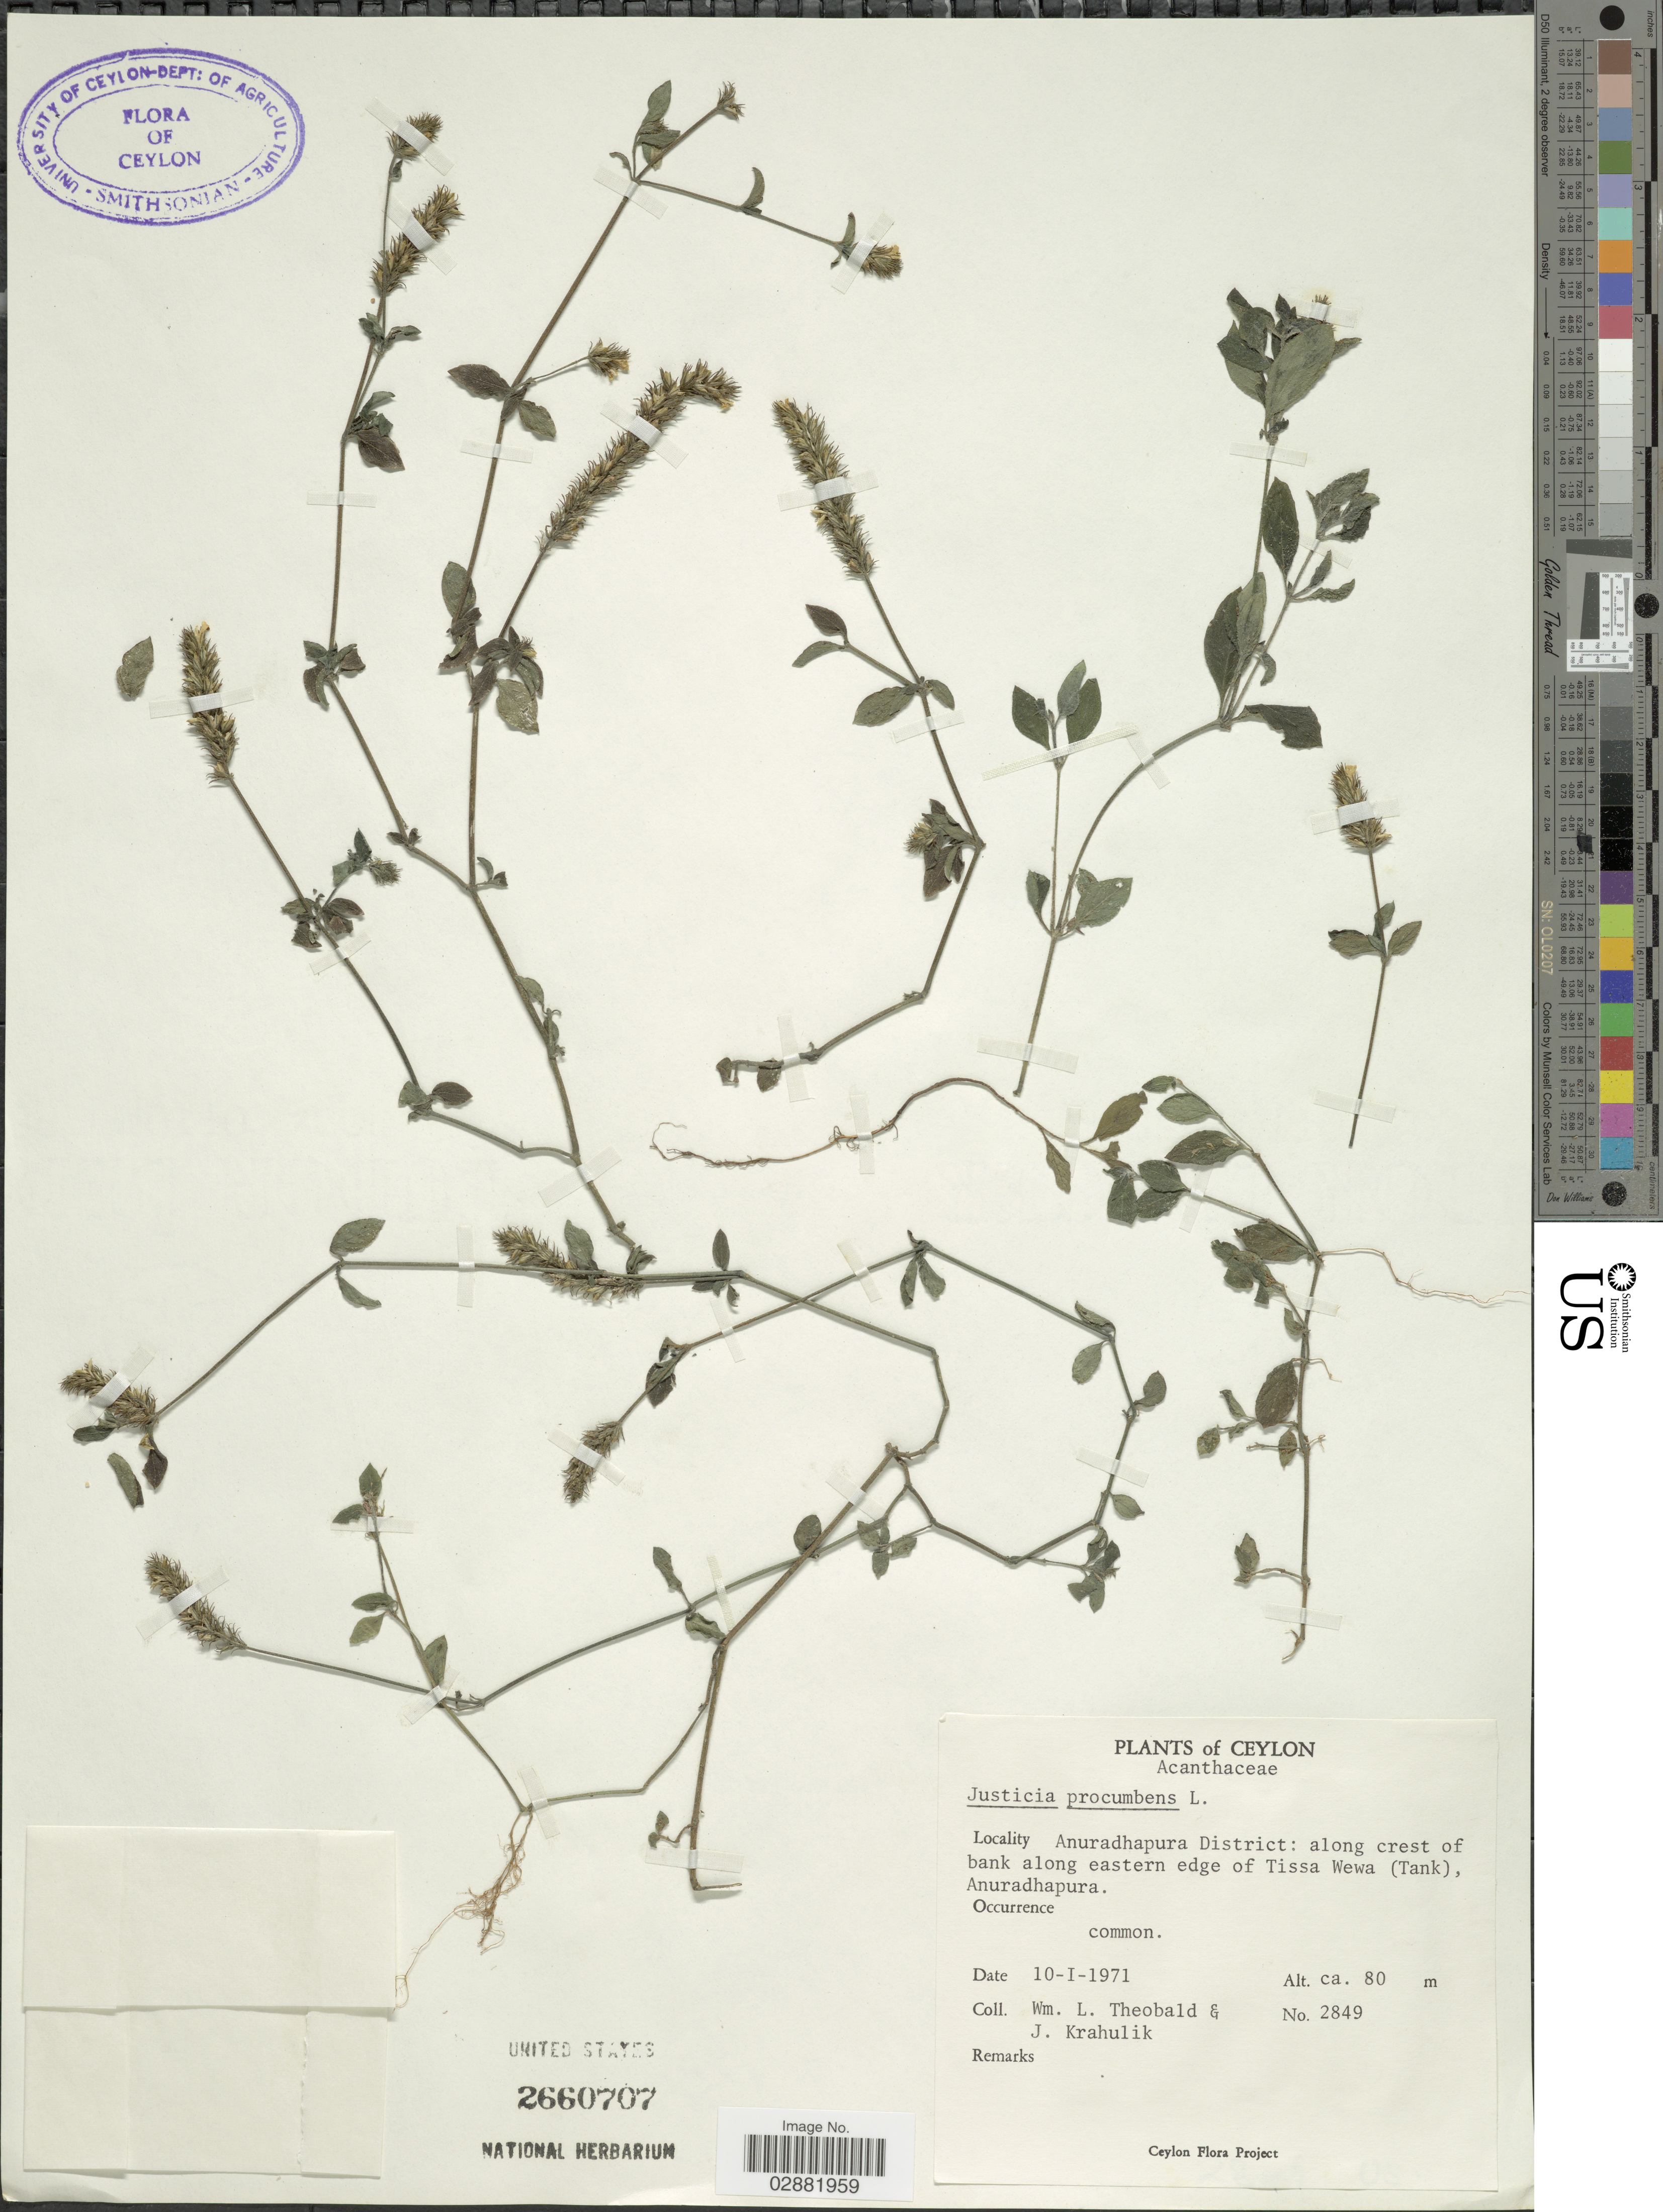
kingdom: Plantae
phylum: Tracheophyta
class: Magnoliopsida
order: Lamiales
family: Acanthaceae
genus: Justicia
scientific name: Justicia procumbens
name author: L.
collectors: W. L. Theobald & J. Krahulik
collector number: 2849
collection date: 1971-01-10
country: Sri Lanka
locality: Anuradhapura District, along crest of bank along eastern edge of Tissa Wewa (Tank), Anuradhapura.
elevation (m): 80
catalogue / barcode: US 2660707